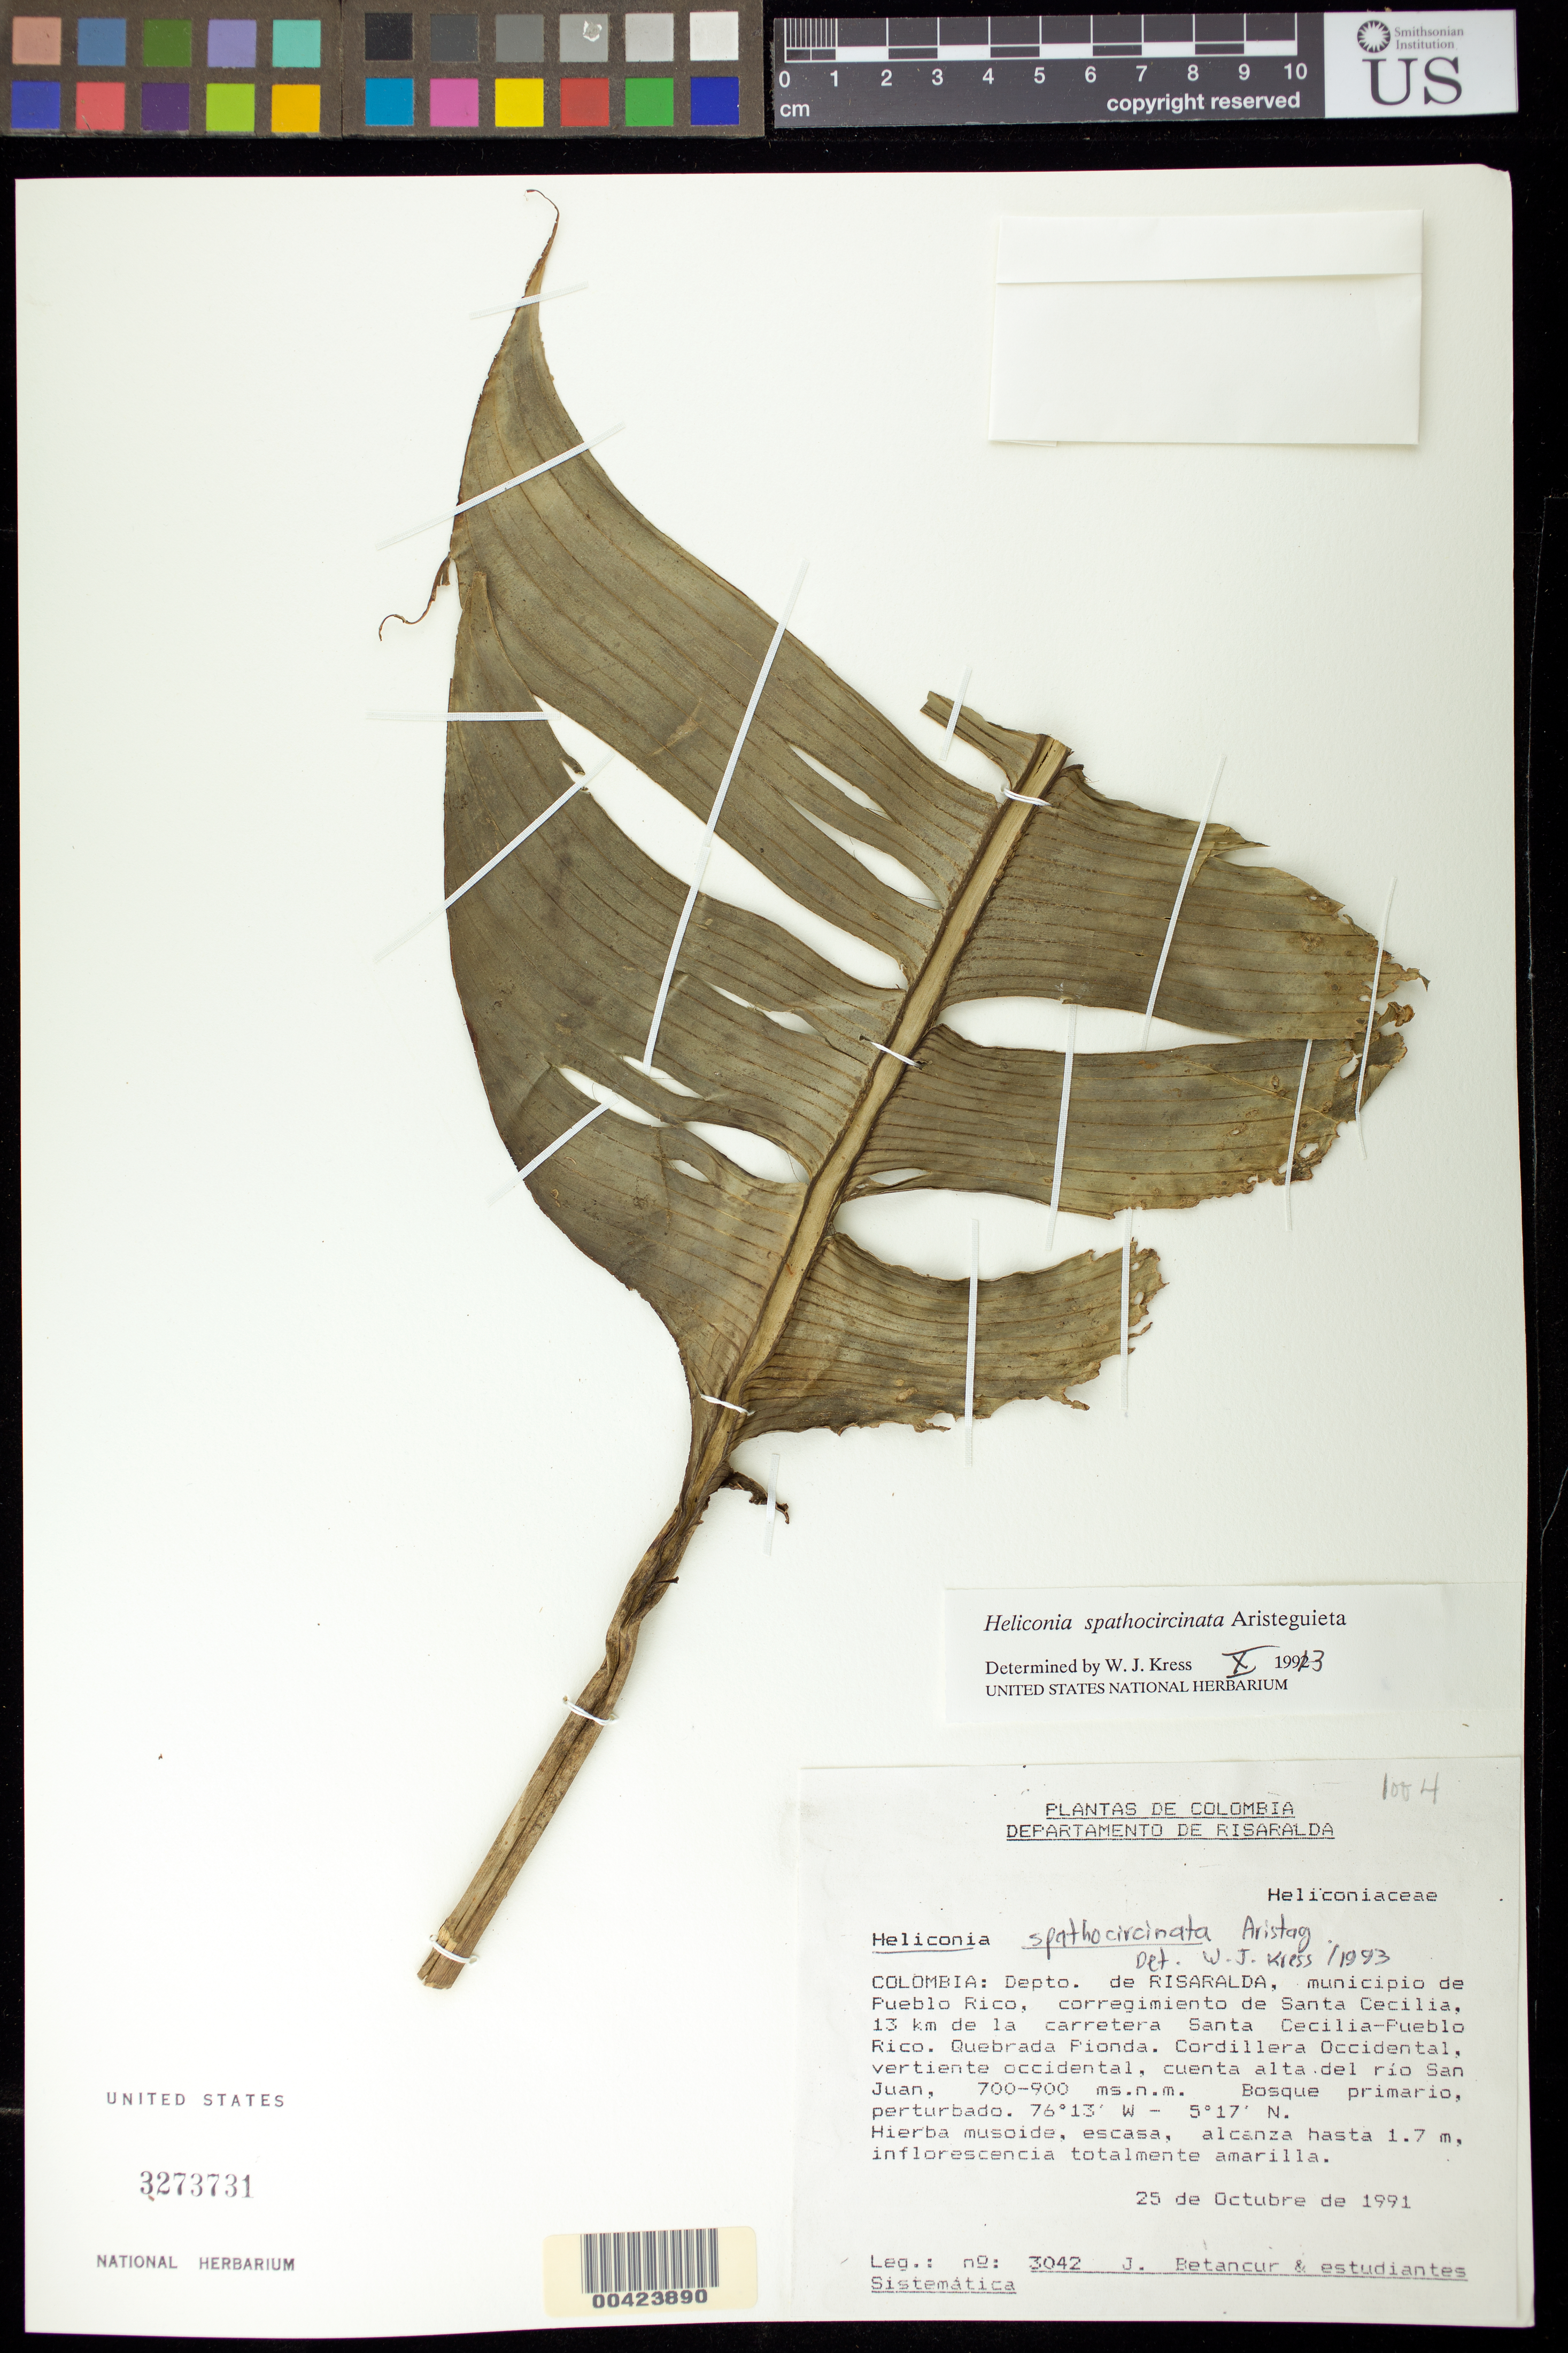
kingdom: Plantae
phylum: Tracheophyta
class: Liliopsida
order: Zingiberales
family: Heliconiaceae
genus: Heliconia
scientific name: Heliconia spathocircinata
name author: Aristeg.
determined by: Kress, W. J., (US), Smithsonian Institution - National Museum of Natural History (UNITED STATES)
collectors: J. C. Betancur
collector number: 3042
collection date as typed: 25 Oct 1991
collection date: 1991-10-25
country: Colombia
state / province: Risaralda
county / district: Pueblo Rico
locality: Corregimento de Santa Cecilia; Quebrada Pionda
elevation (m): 700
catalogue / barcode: US 3273731